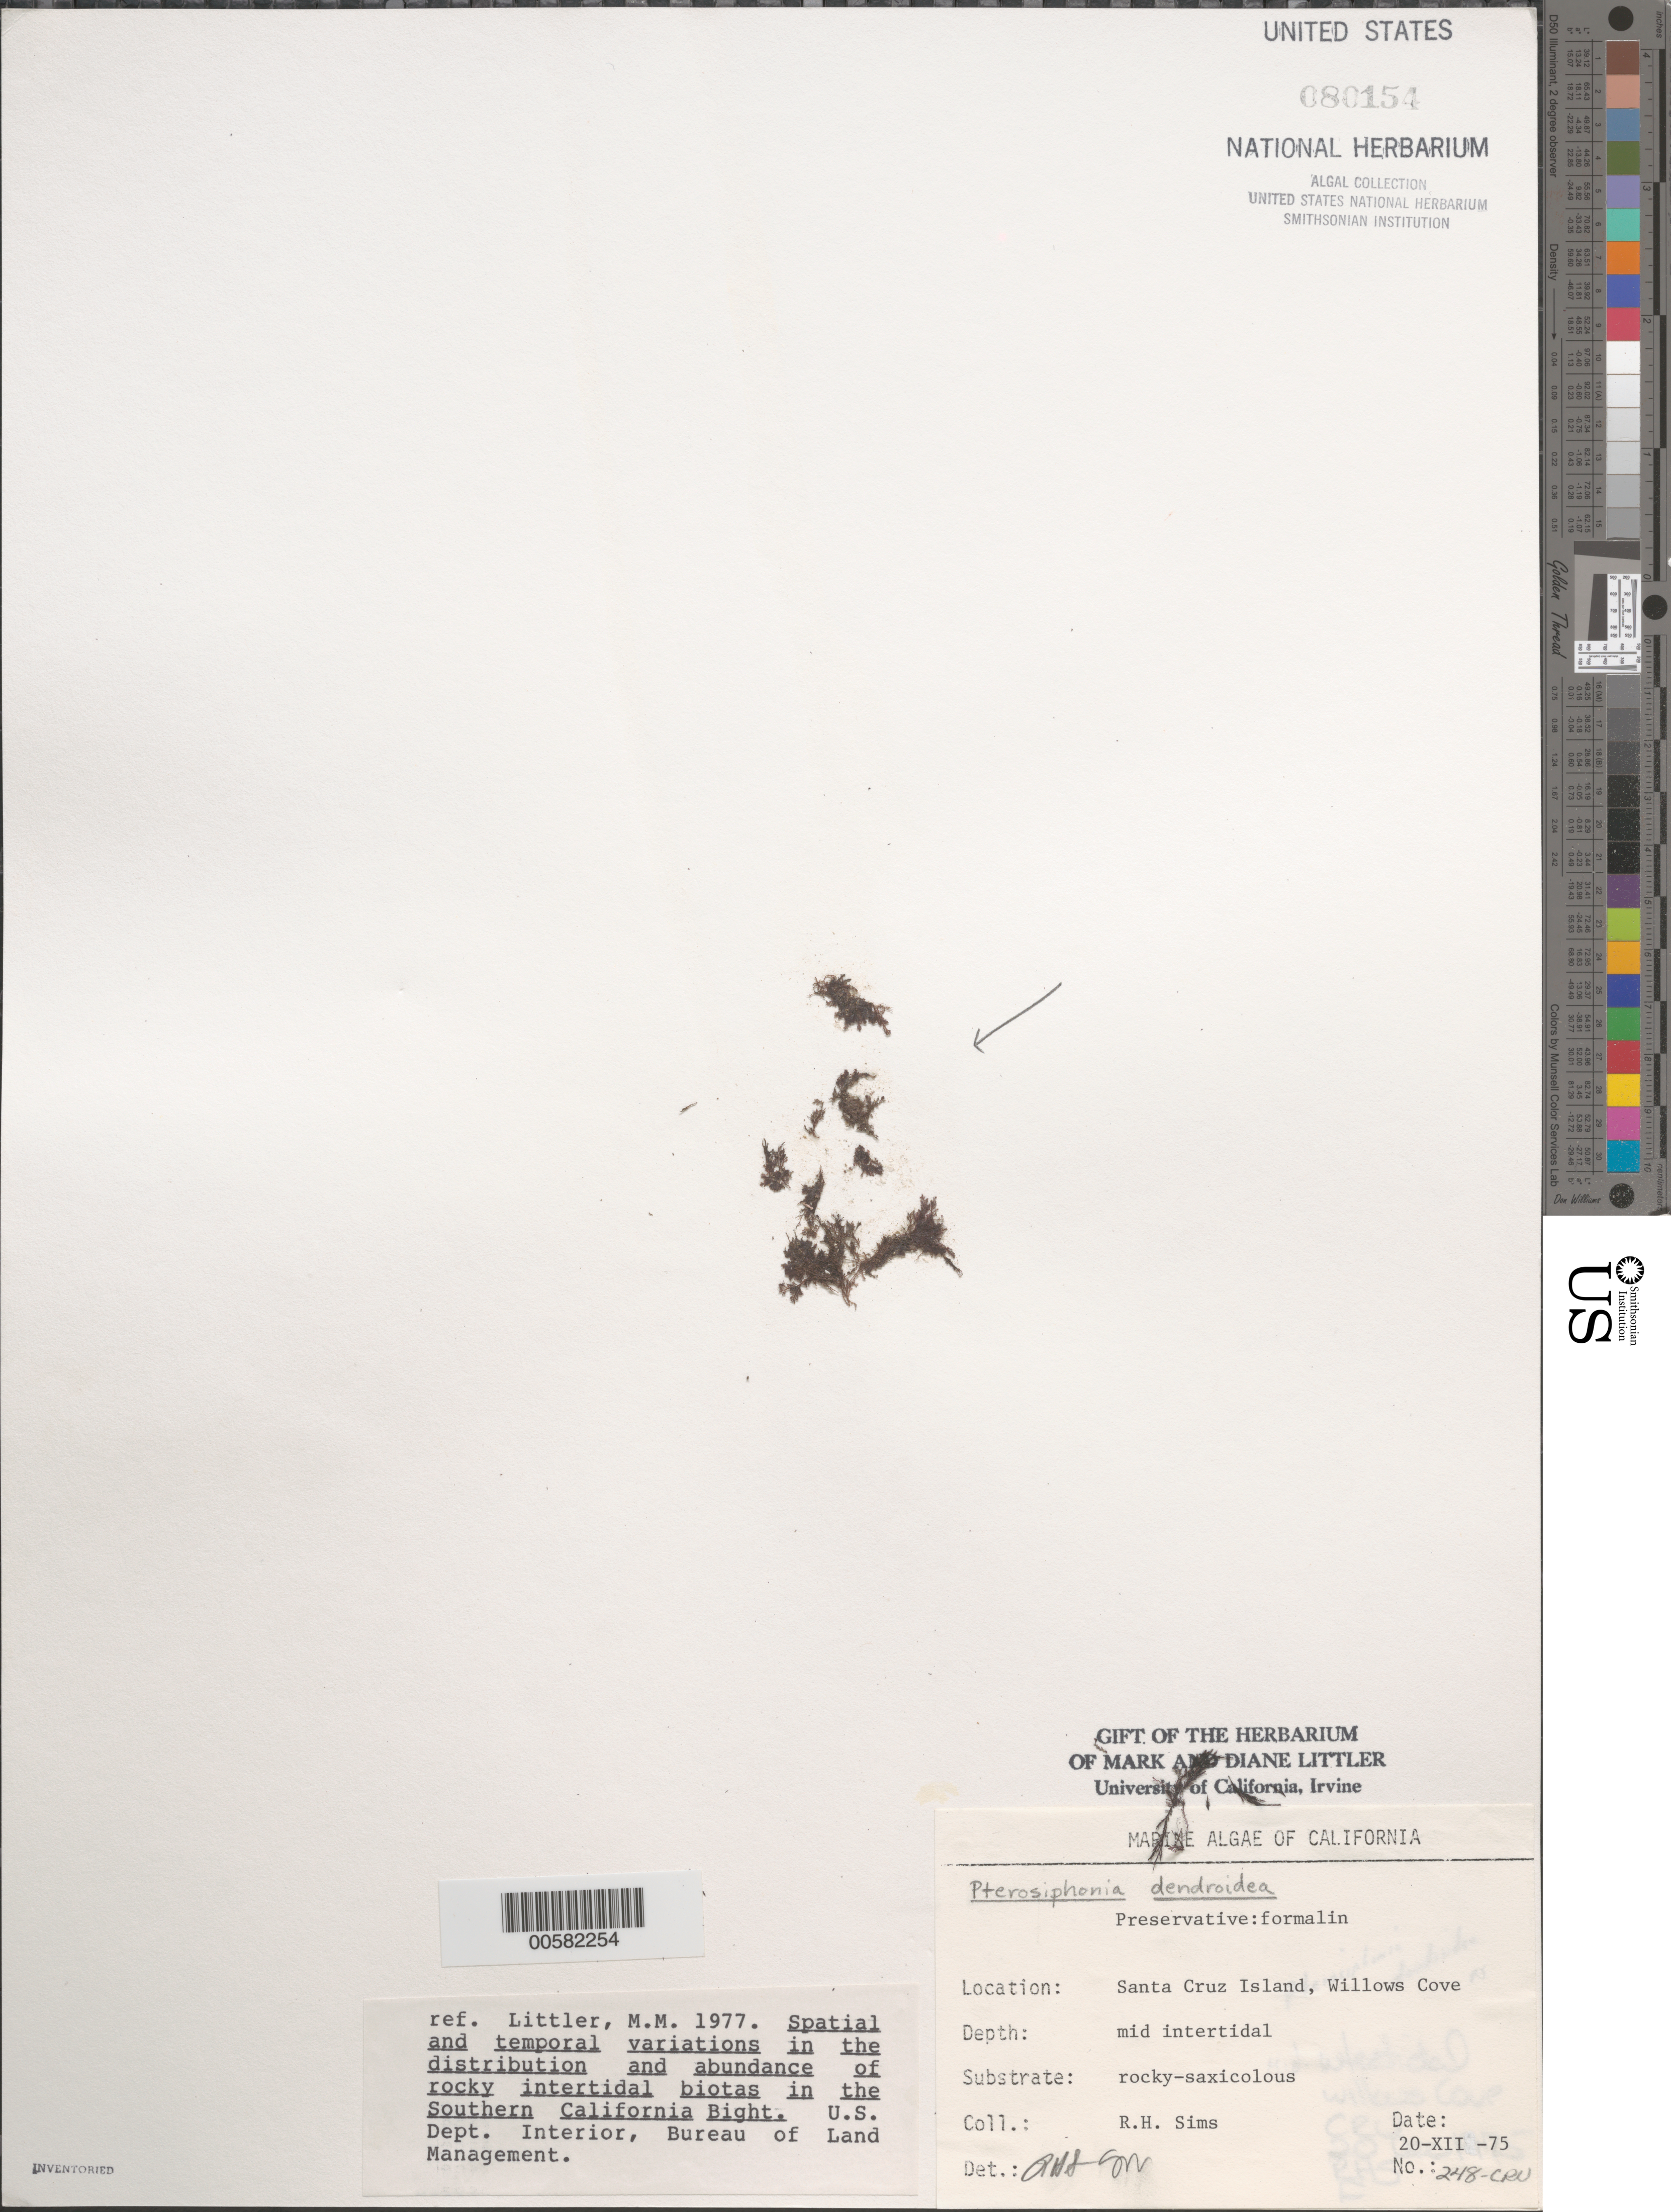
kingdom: Plantae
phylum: Rhodophyta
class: Florideophyceae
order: Ceramiales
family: Rhodomelaceae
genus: Symphyocladiella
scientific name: Symphyocladiella dendroidea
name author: (Montagne) Bustamante et al.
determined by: Algae name updating Project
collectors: R. H. Sims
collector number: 248-cru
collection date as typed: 20 Dec 1975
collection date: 1975-12-20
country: United States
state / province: California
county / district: Santa Barbara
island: Santa Cruz Island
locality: Willows Anchorage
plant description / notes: BLM-SOCALBIGHT Rocky Intertidal Survey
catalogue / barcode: US 80154